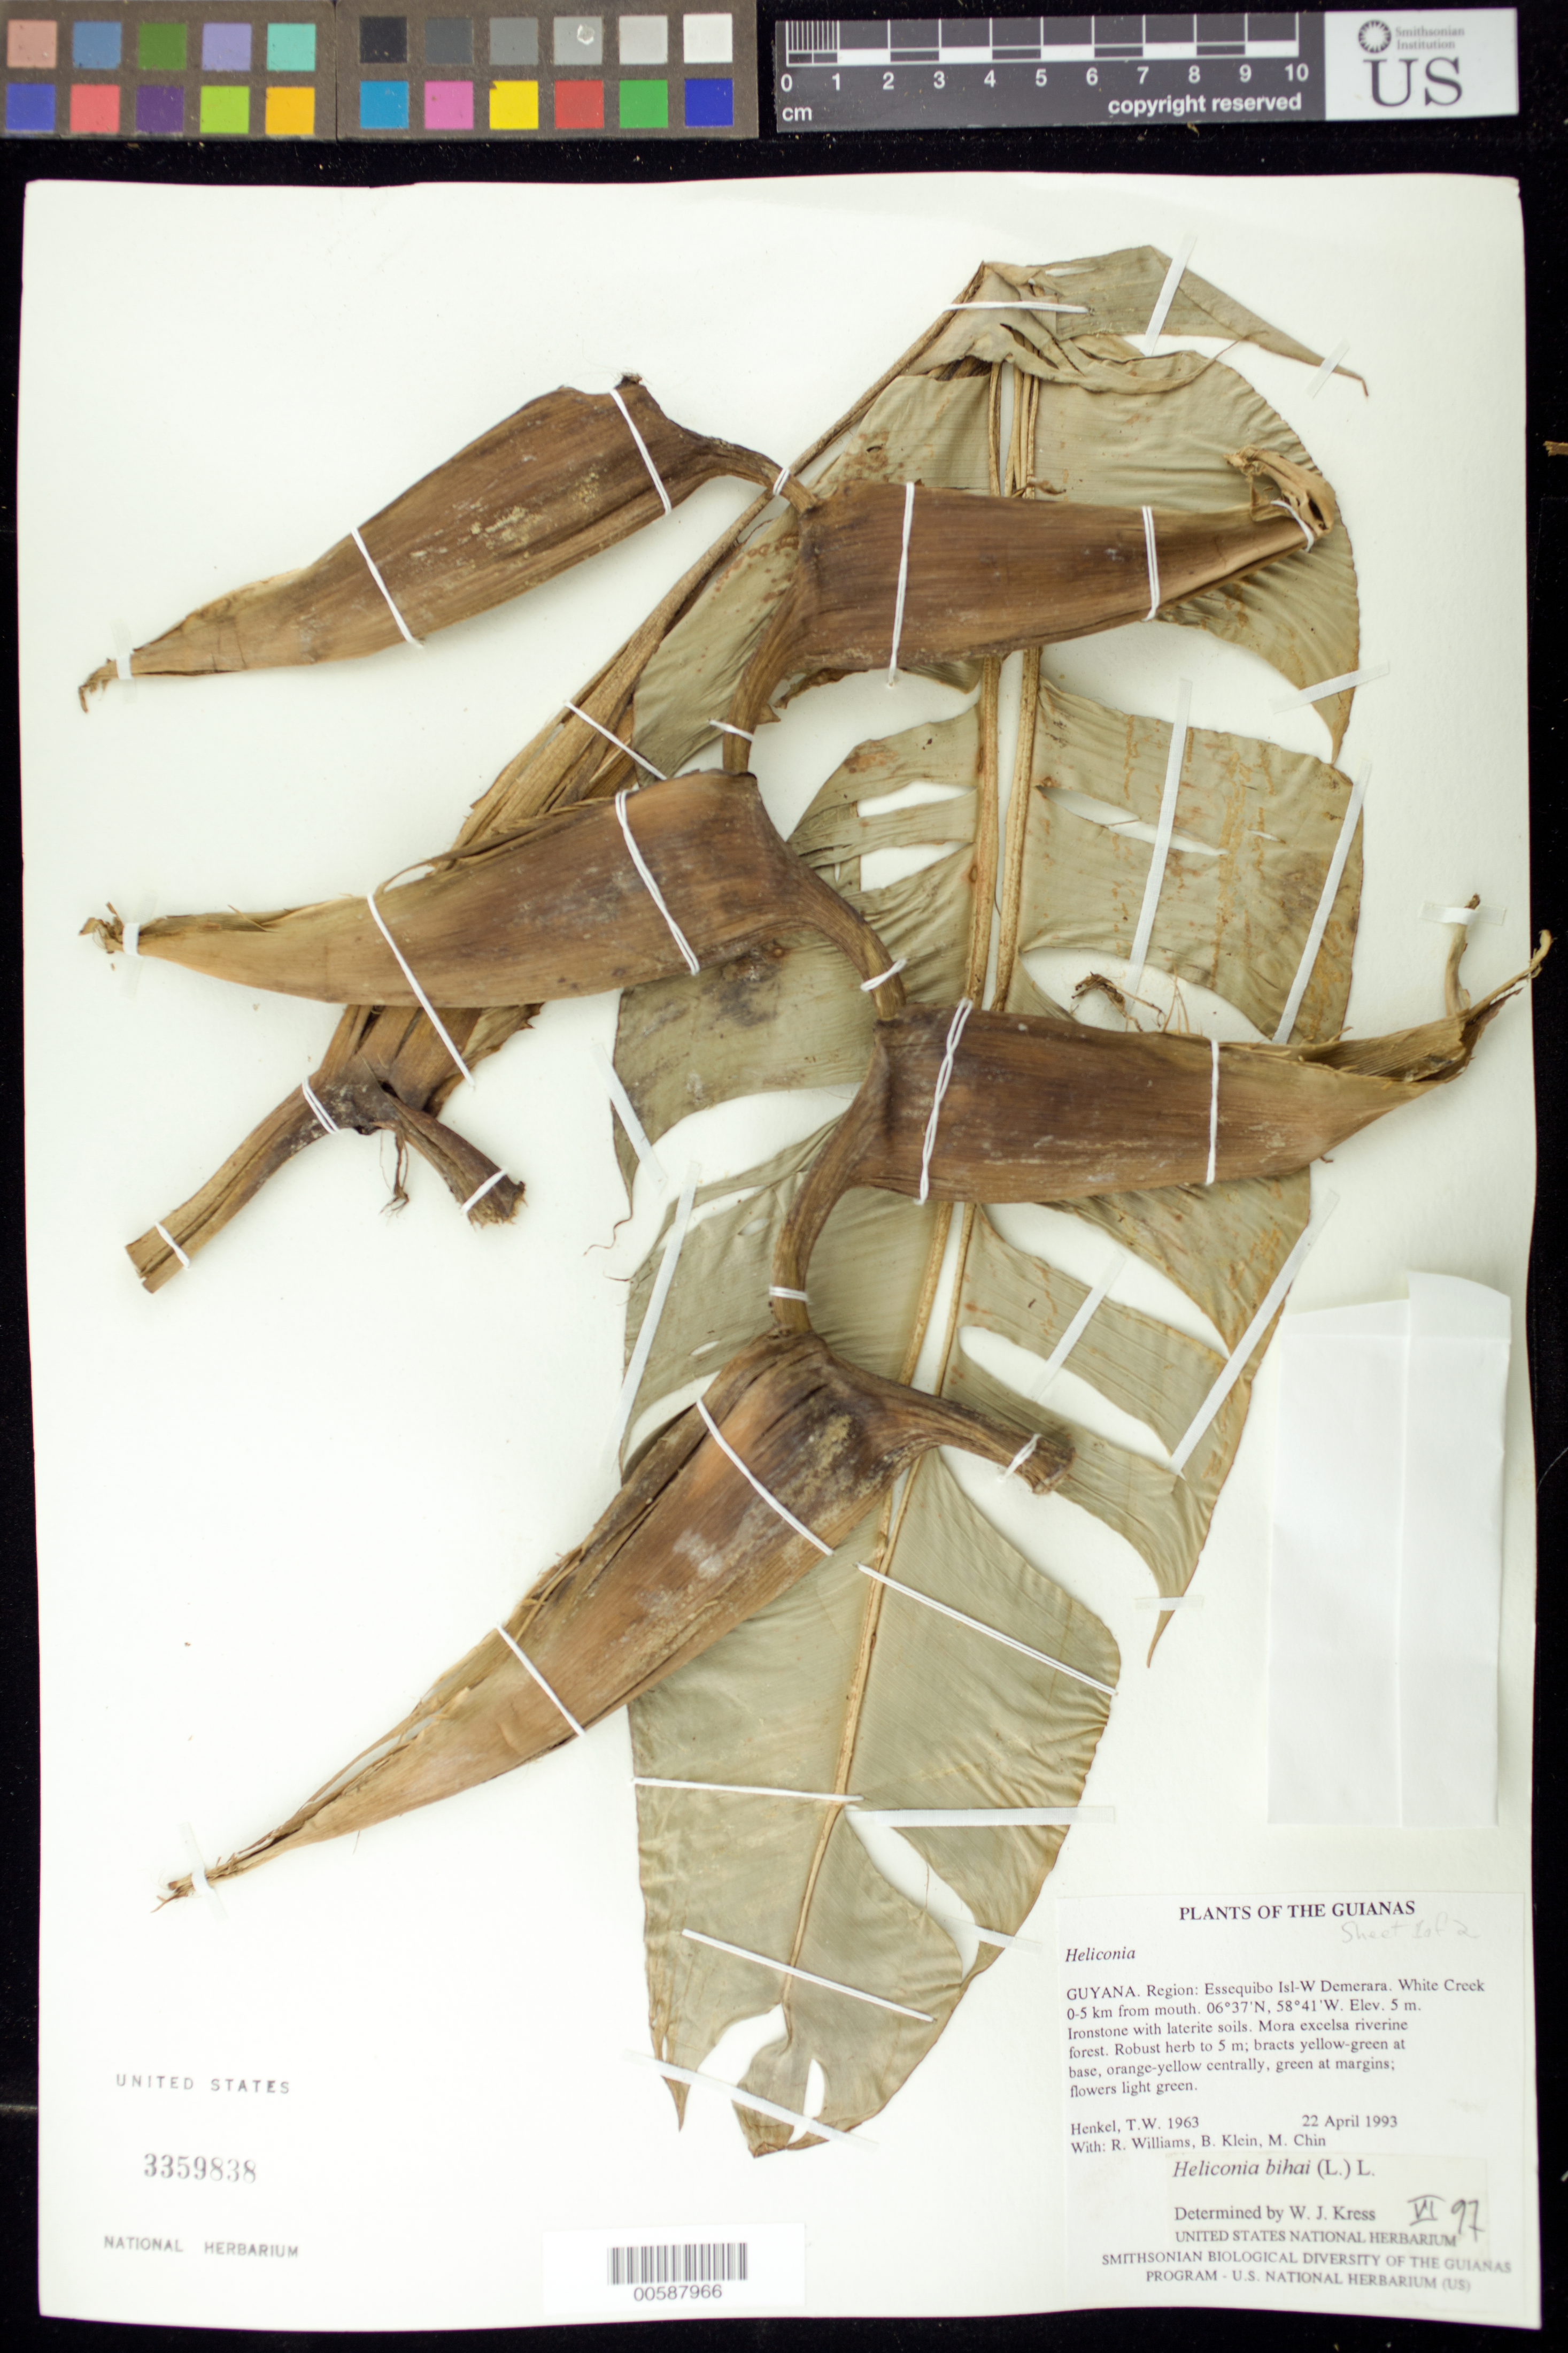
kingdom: Plantae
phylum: Tracheophyta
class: Liliopsida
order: Zingiberales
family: Heliconiaceae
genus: Heliconia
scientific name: Heliconia bihai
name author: (L.) L.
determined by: Kress, W. J., (US), Smithsonian Institution - National Museum of Natural History (UNITED STATES)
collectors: T. Henkel, R. Williams, B. Klein & M. Chin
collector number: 1963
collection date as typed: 22 April 1993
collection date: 1993-04-22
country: Guyana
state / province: Essequibo Isl-W. Demerara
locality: White Creek 0-5 km from mouth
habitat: Ironstone with laterite soils. Mora excelsa riverine forest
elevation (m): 5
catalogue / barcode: US 3359838